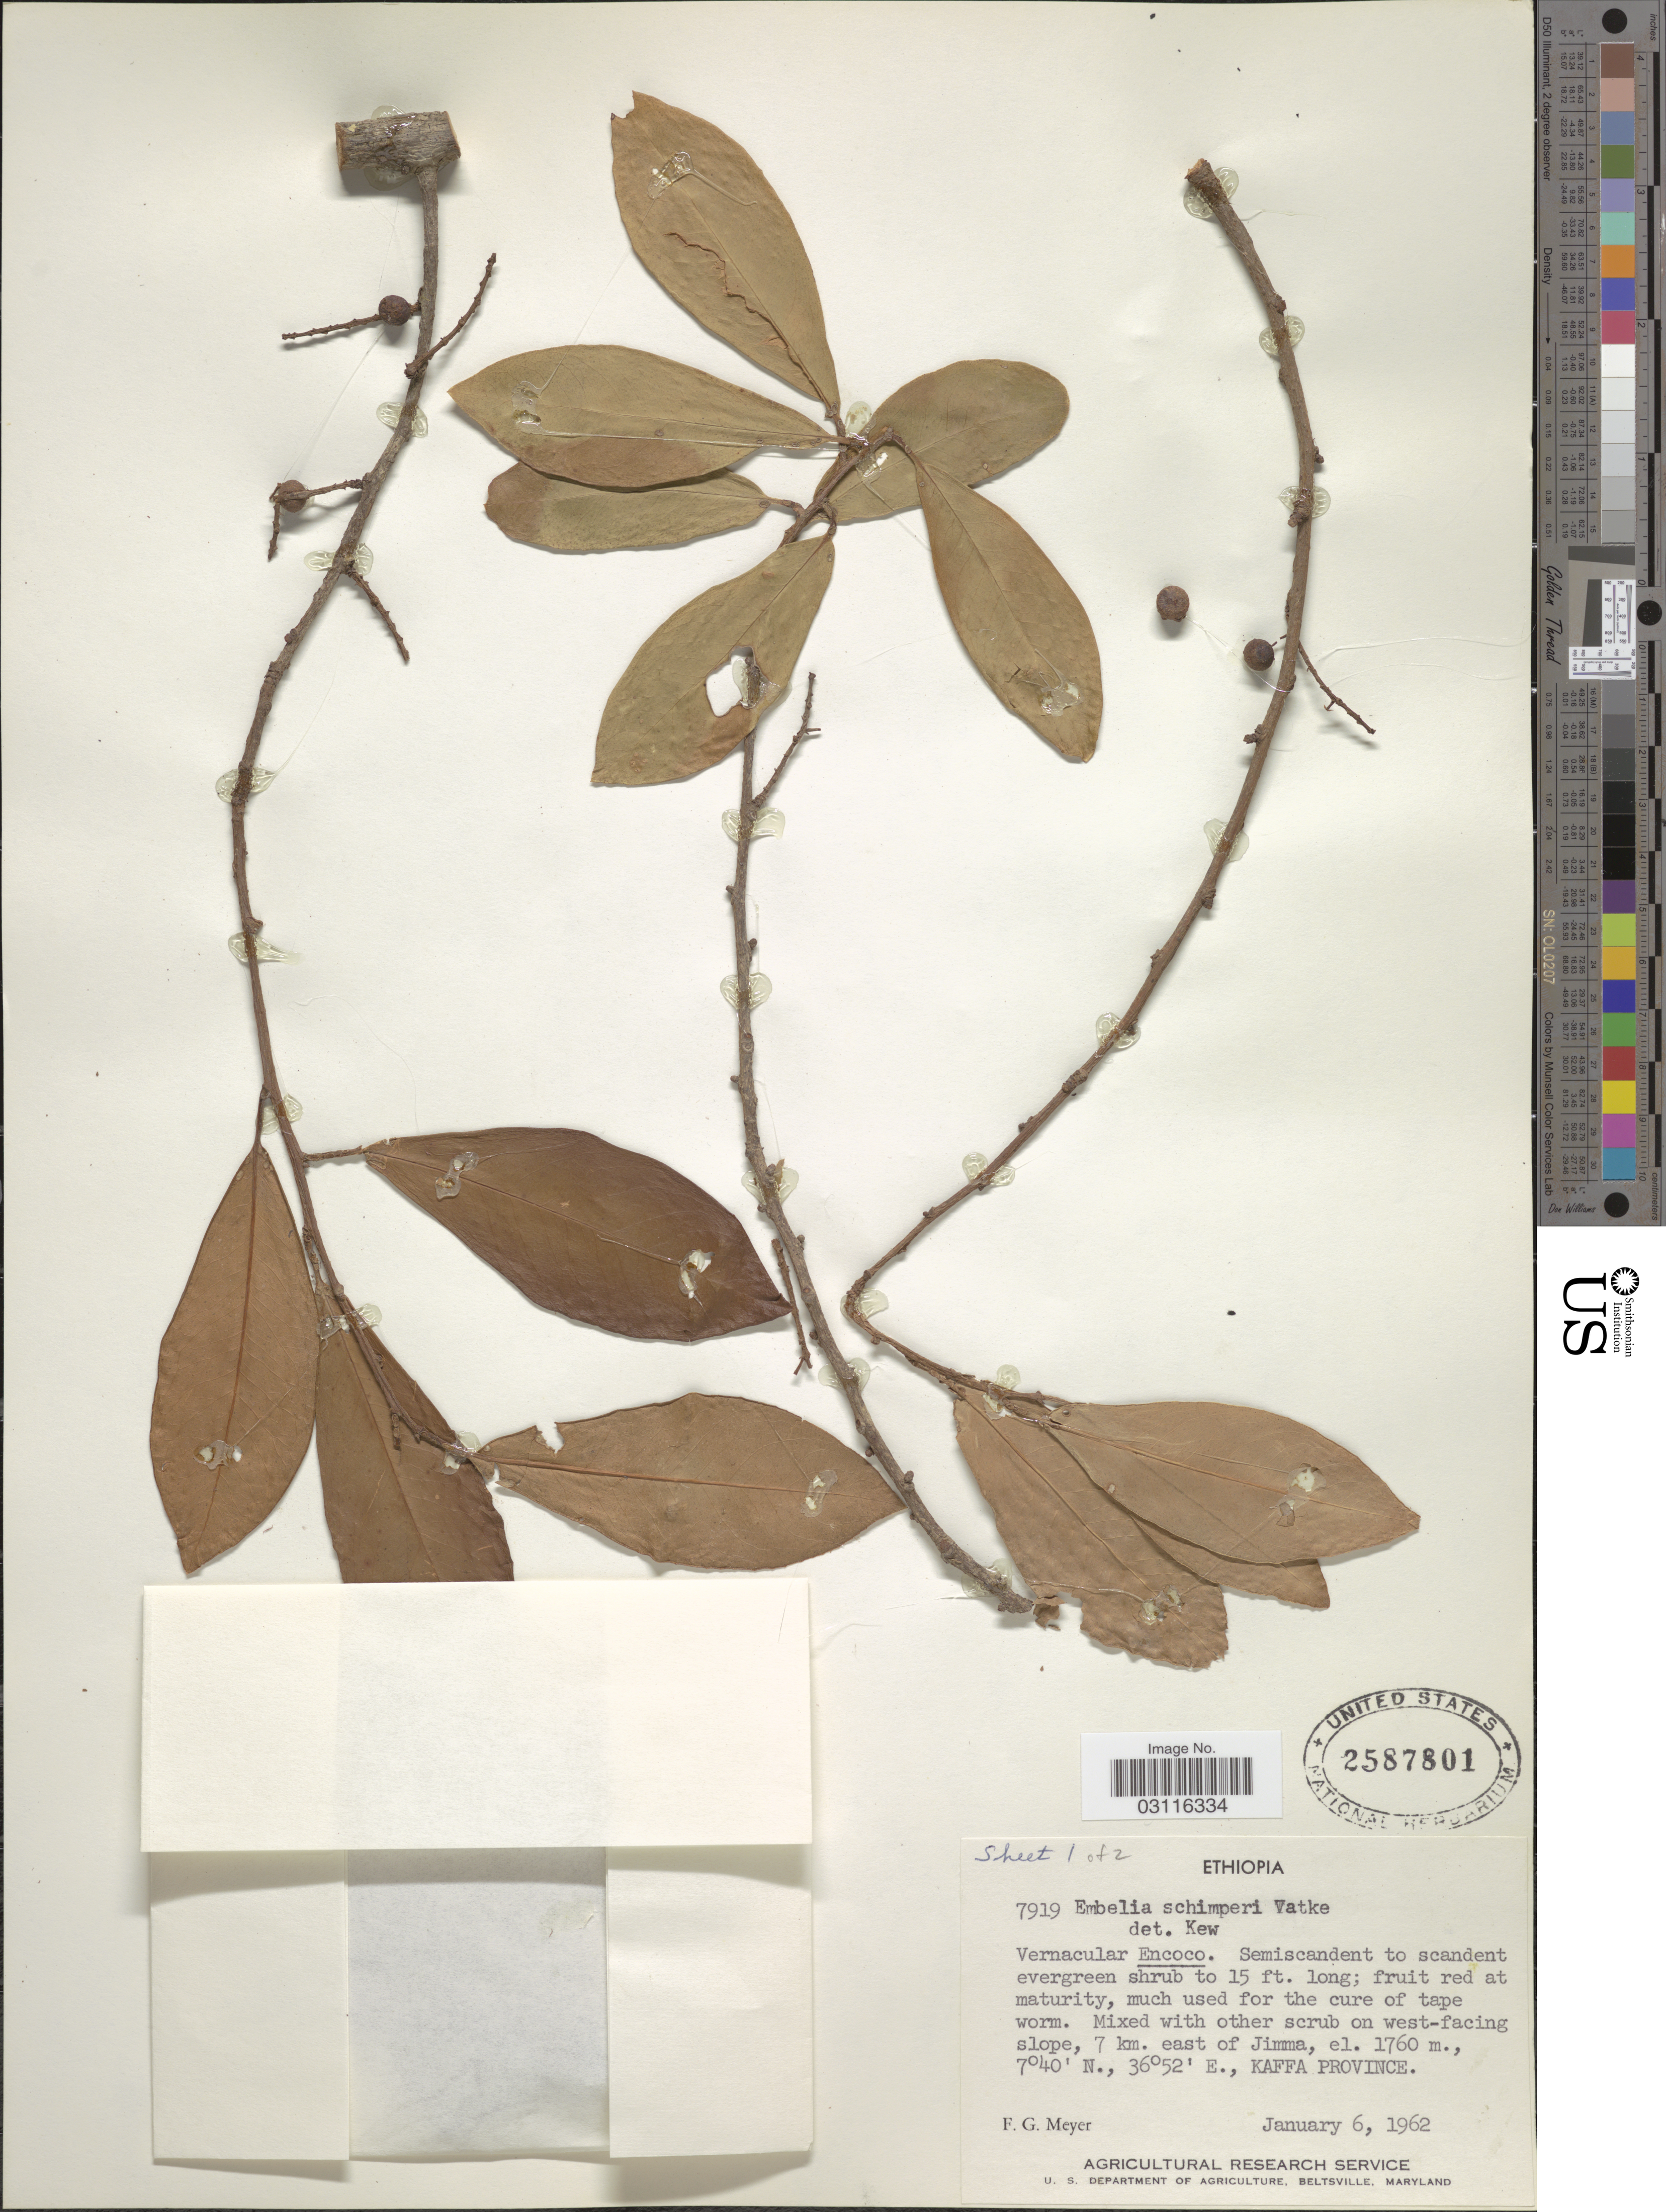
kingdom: Plantae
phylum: Tracheophyta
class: Magnoliopsida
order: Ericales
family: Primulaceae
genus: Embelia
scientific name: Embelia schimperi Vatke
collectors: F. G. Meyer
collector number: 7919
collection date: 1962-01-06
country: Ethiopia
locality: West-facing slope, 7 km. east of Jimma, Kaffa Province.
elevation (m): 1760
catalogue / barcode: US 2587801